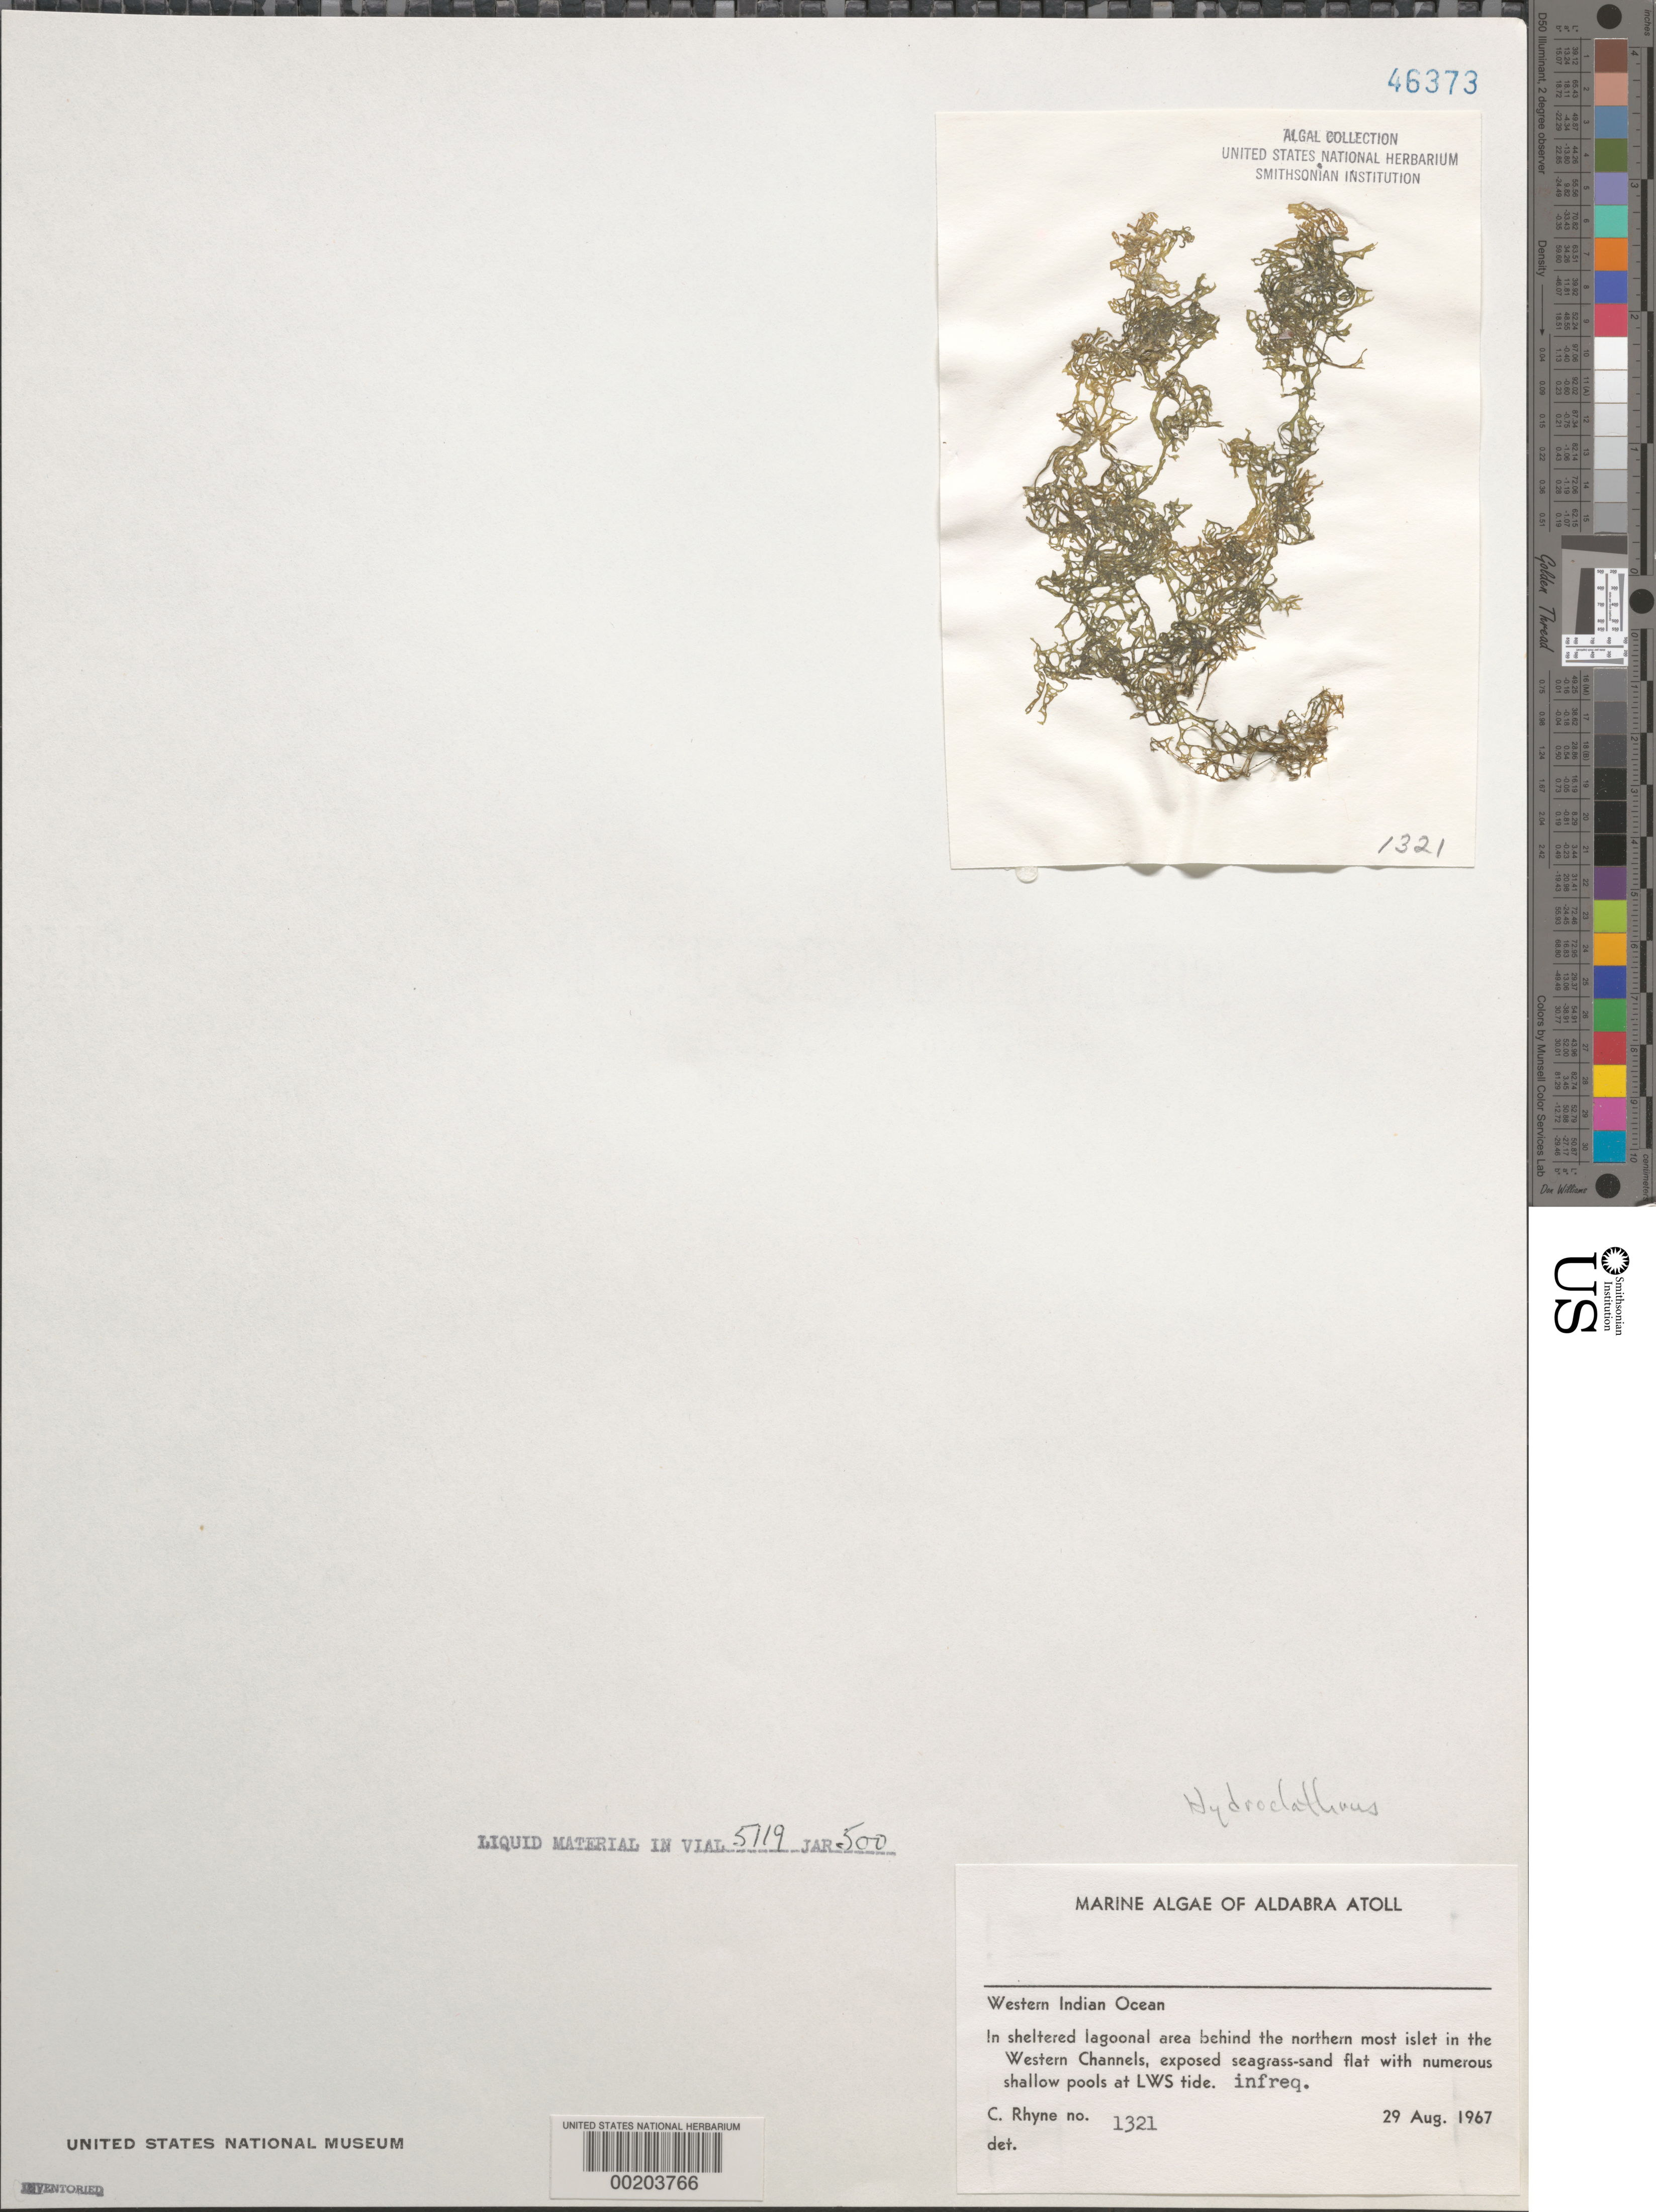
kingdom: Chromista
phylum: Ochrophyta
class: Phaeophyceae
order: Scytosiphonales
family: Scytosiphonaceae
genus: Hydroclathrus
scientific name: Hydroclathrus sp.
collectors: C. Rhyne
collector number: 1321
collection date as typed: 29 Aug 1967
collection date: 1967-08-29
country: Seychelles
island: Aldabra Atoll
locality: Western Channels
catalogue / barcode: US 46373